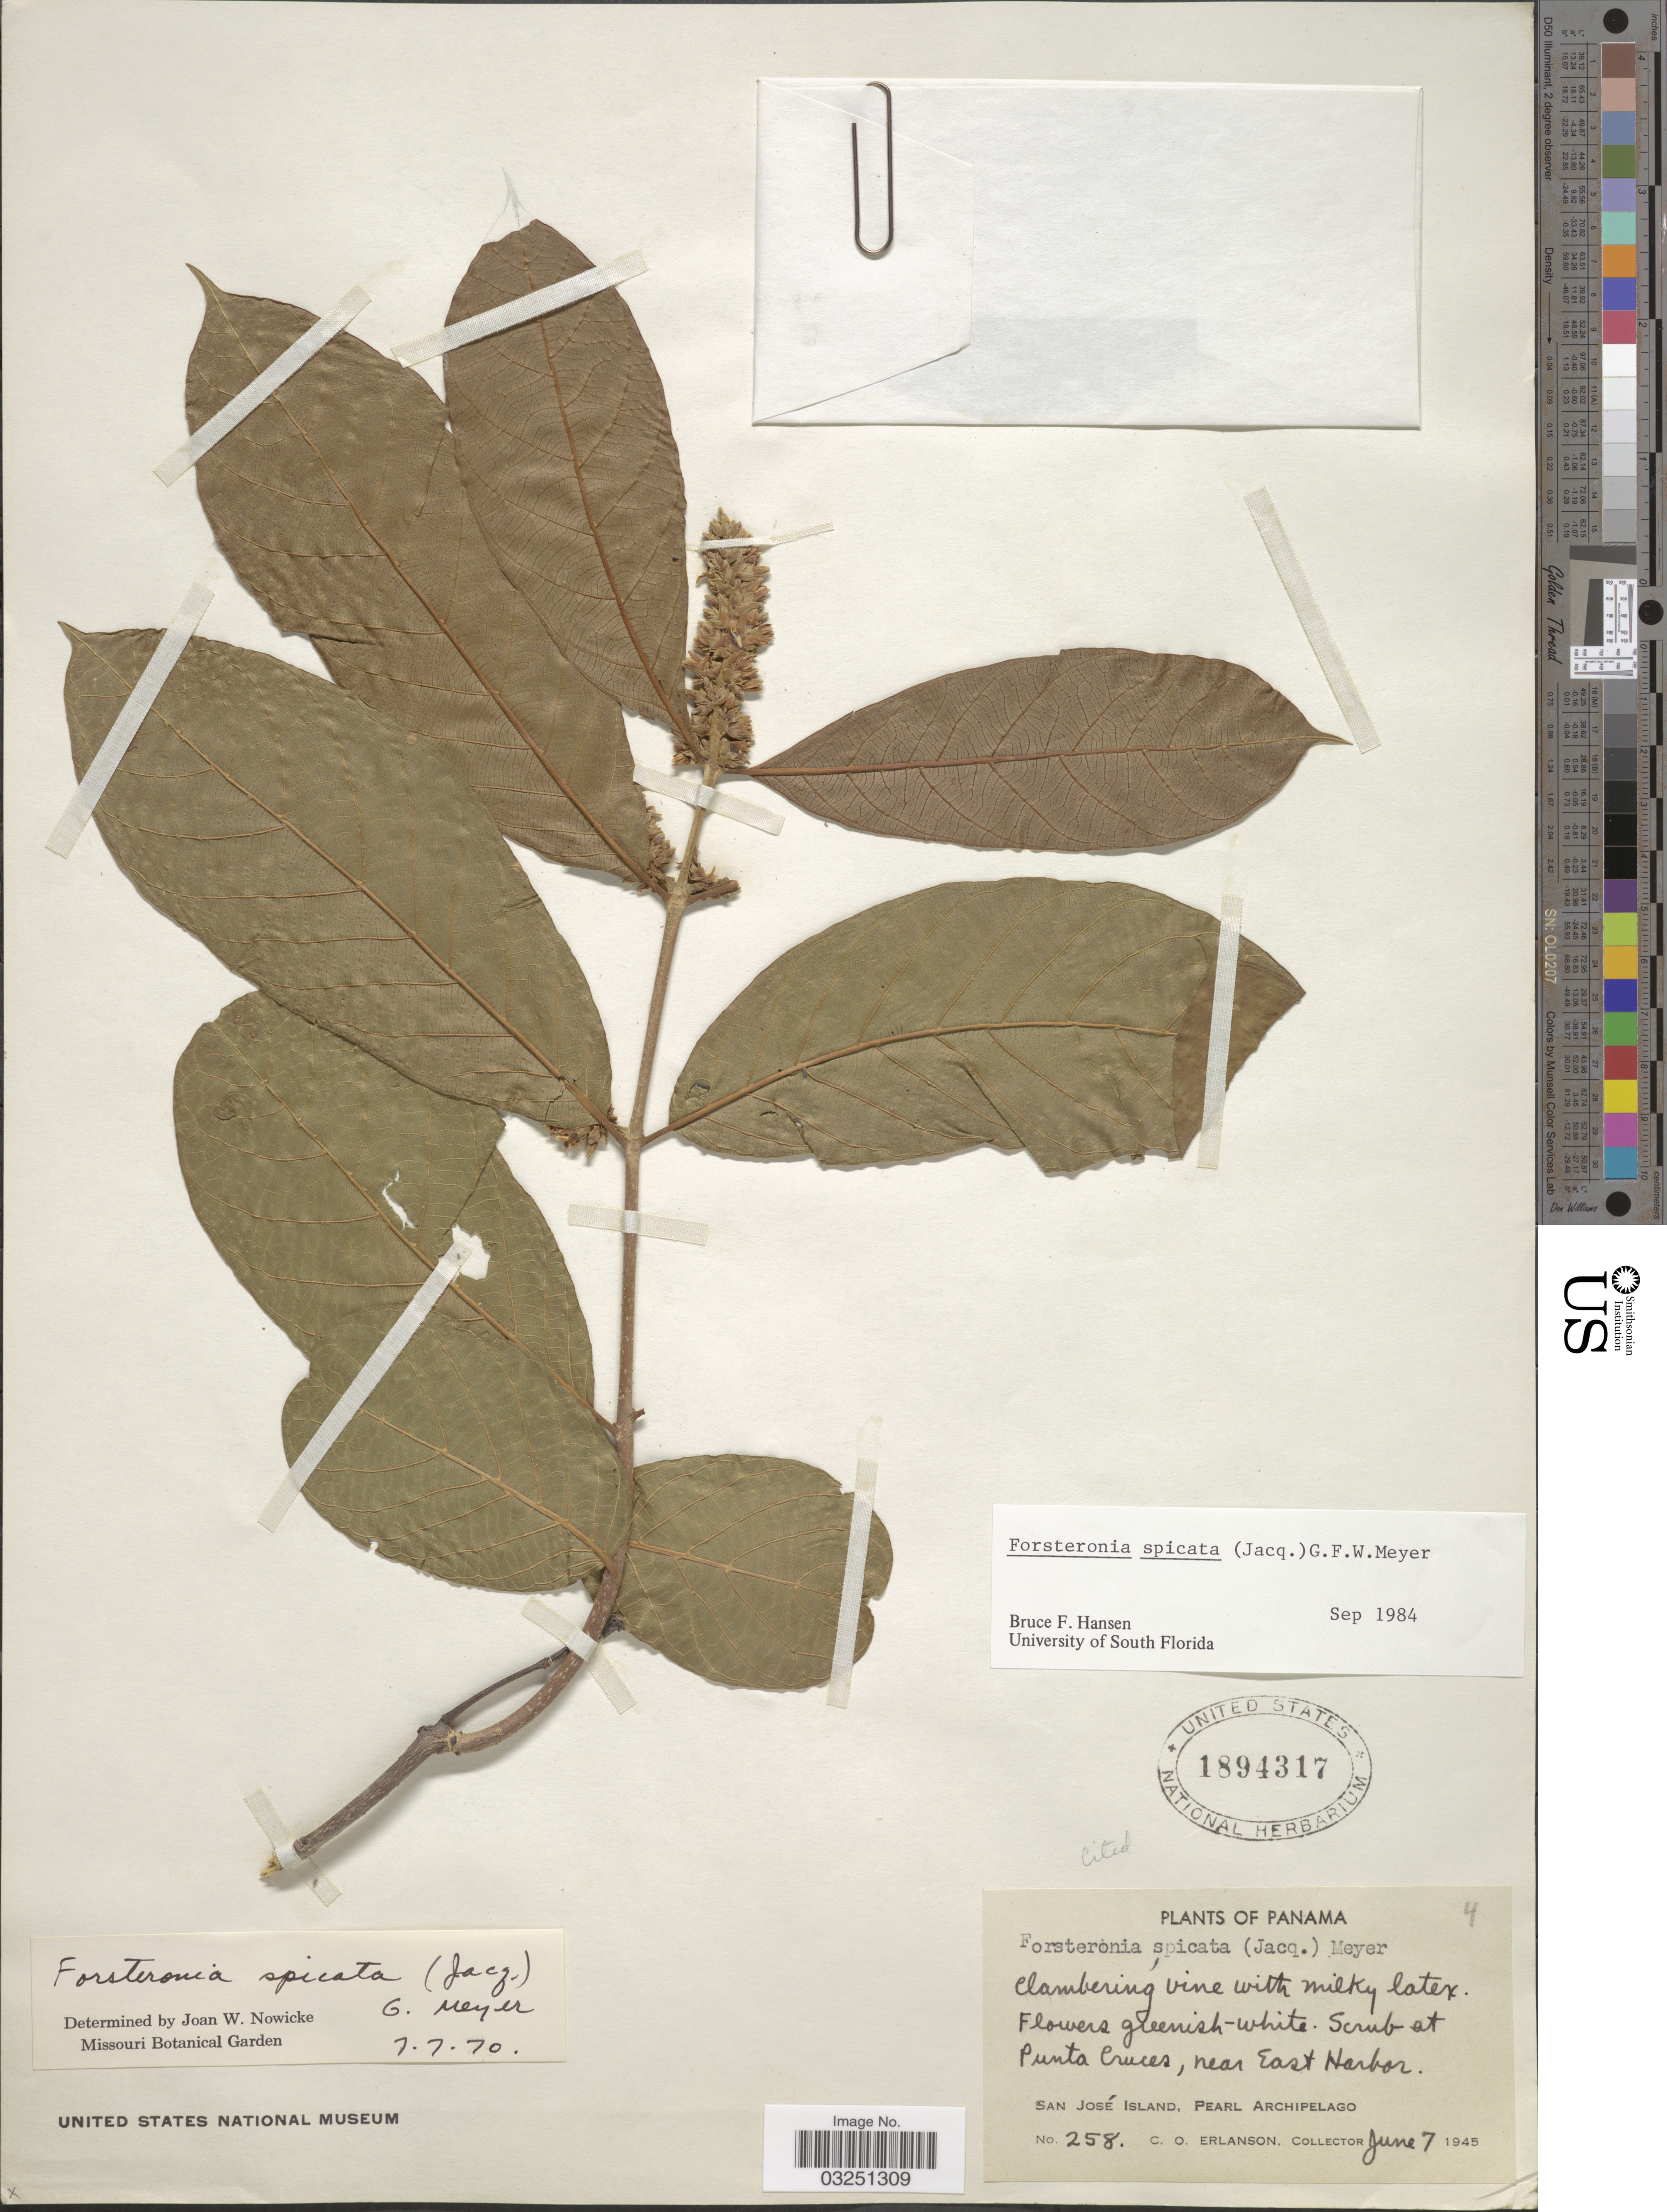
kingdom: Plantae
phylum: Tracheophyta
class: Magnoliopsida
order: Gentianales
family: Apocynaceae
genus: Forsteronia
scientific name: Forsteronia spicata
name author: (Jacq.) G. Mey.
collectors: C. O. Erlanson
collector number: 258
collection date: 1945-06-07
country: Panama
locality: Scrub at Punta Cruces, near East Harbor. San José Island, Pearl Archipelago.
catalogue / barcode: US 1894317